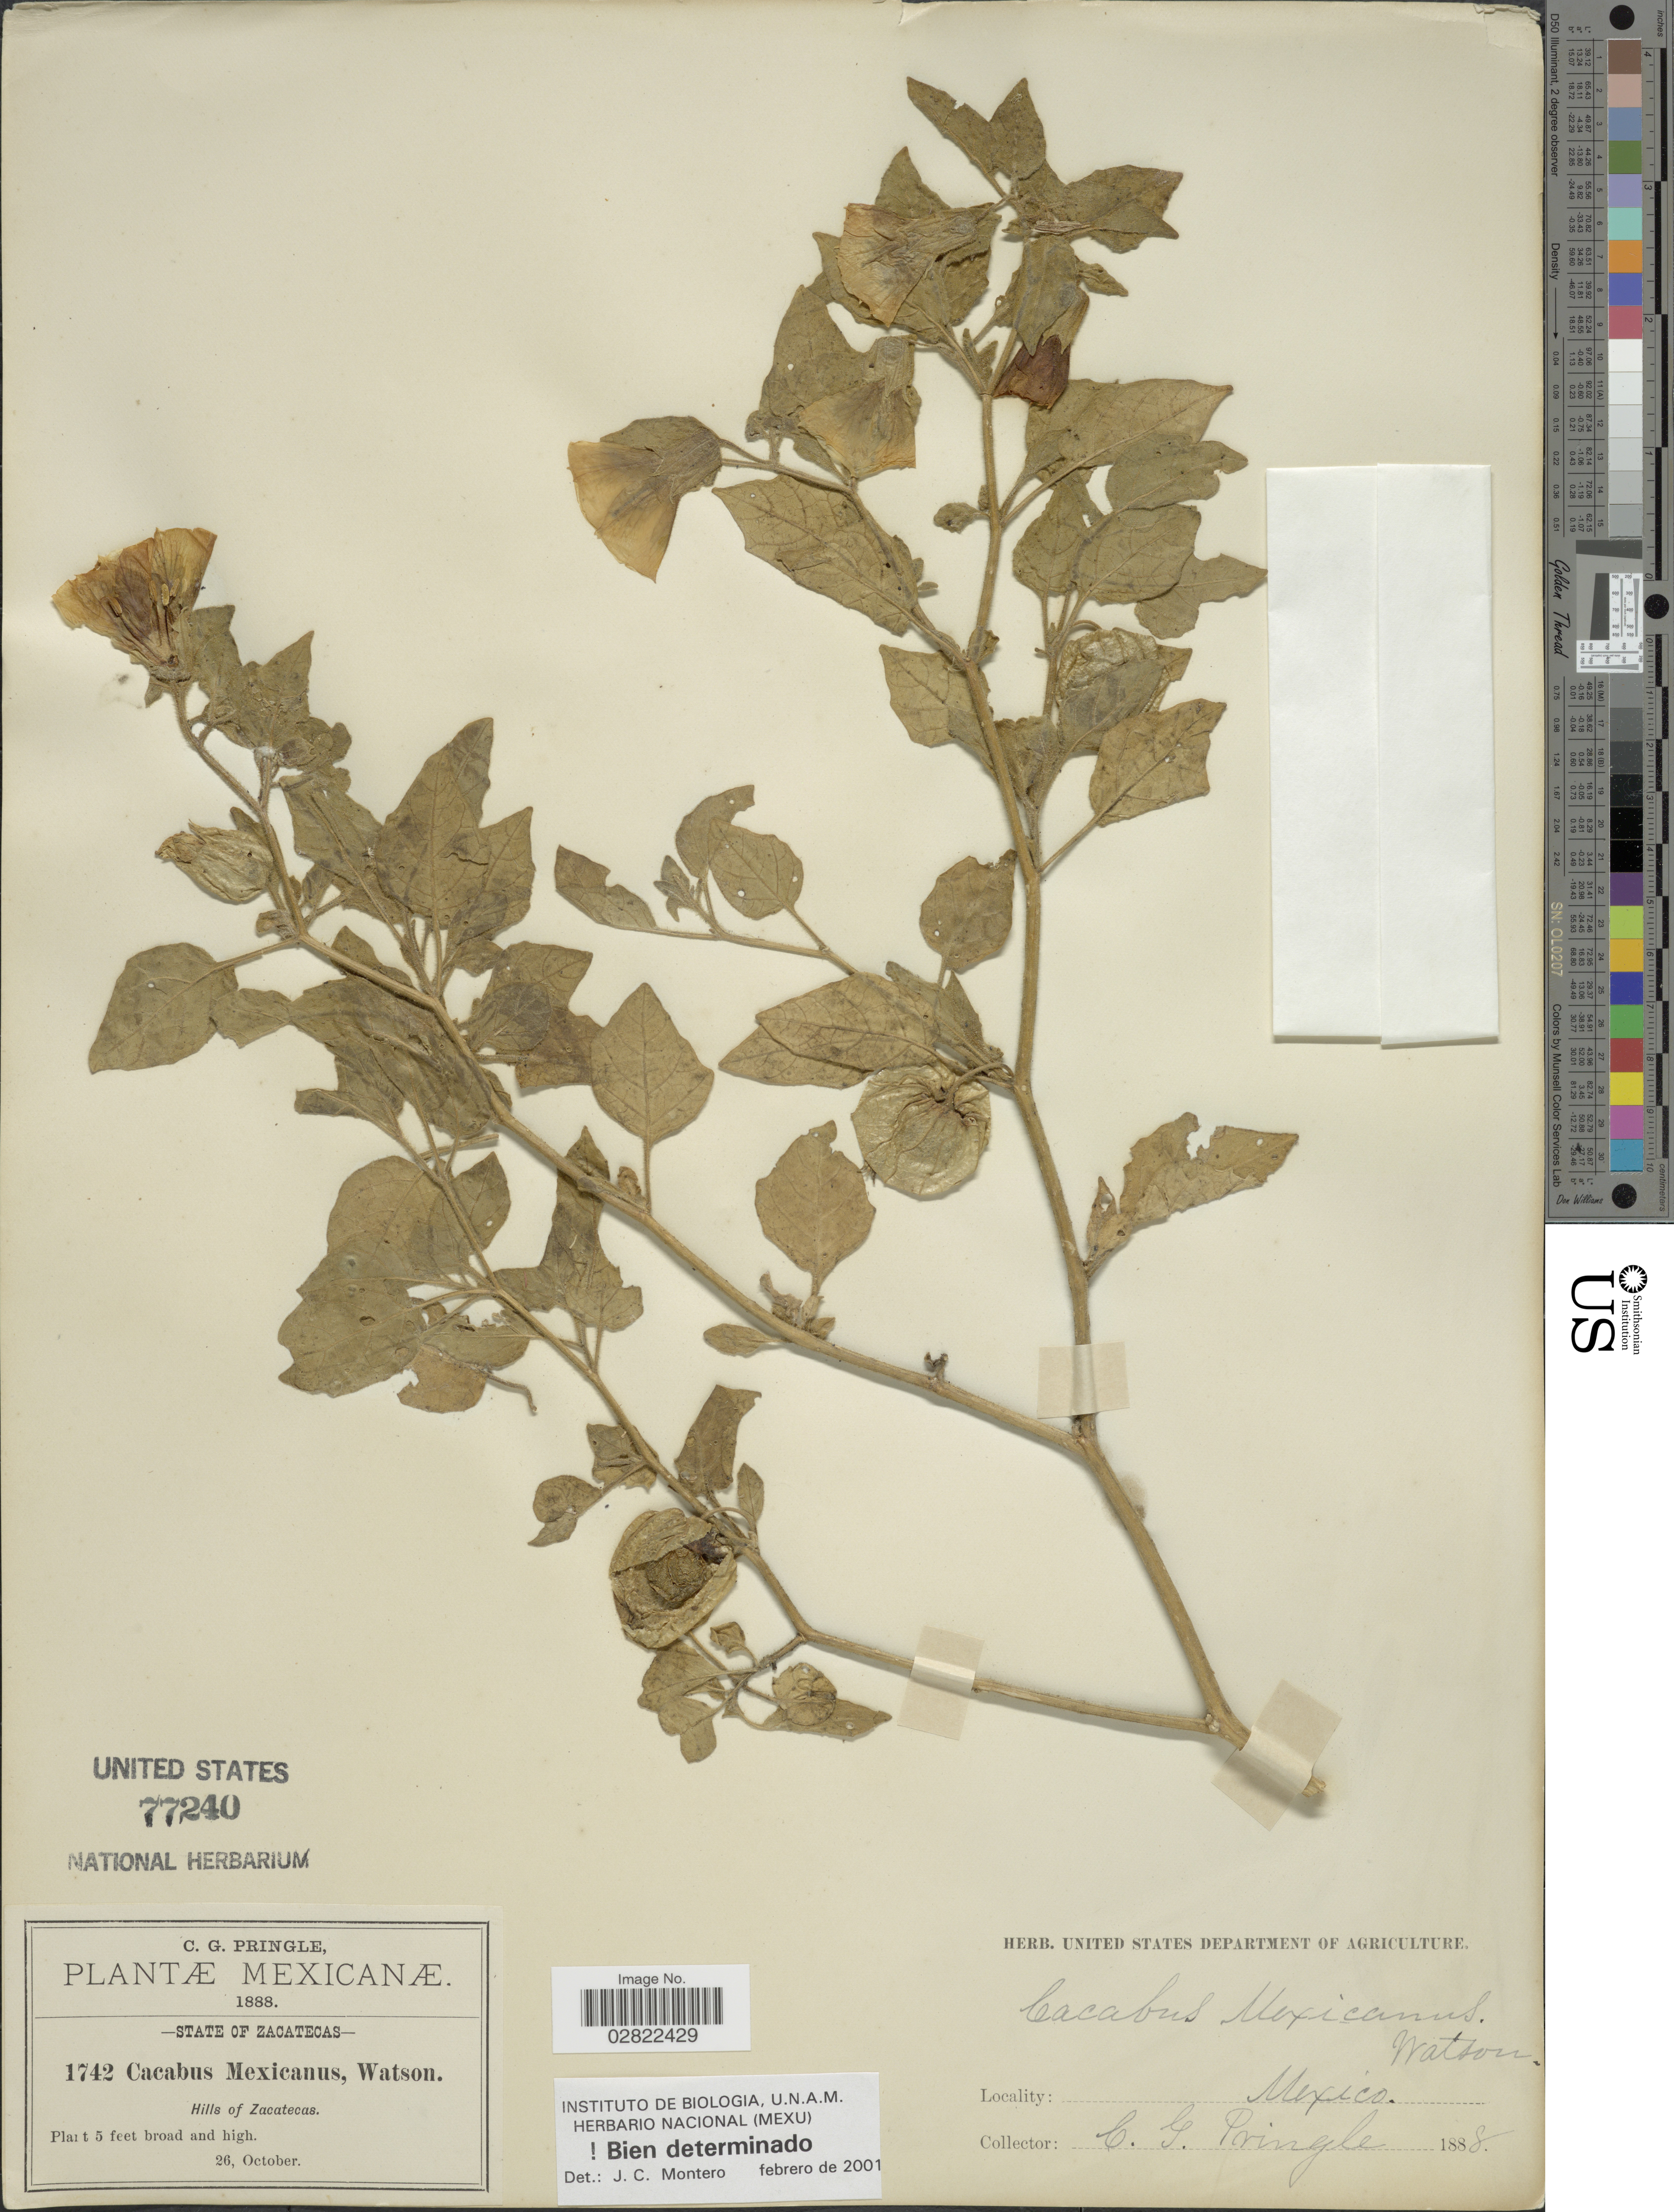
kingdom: Plantae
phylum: Tracheophyta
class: Magnoliopsida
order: Solanales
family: Solanaceae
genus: Cacabus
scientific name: Cacabus mexicanus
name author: S. Watson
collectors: C. G. Pringle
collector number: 1742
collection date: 1888-10-26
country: Mexico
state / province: Zacatecas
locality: Hills of Zacatecas.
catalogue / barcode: US 77240